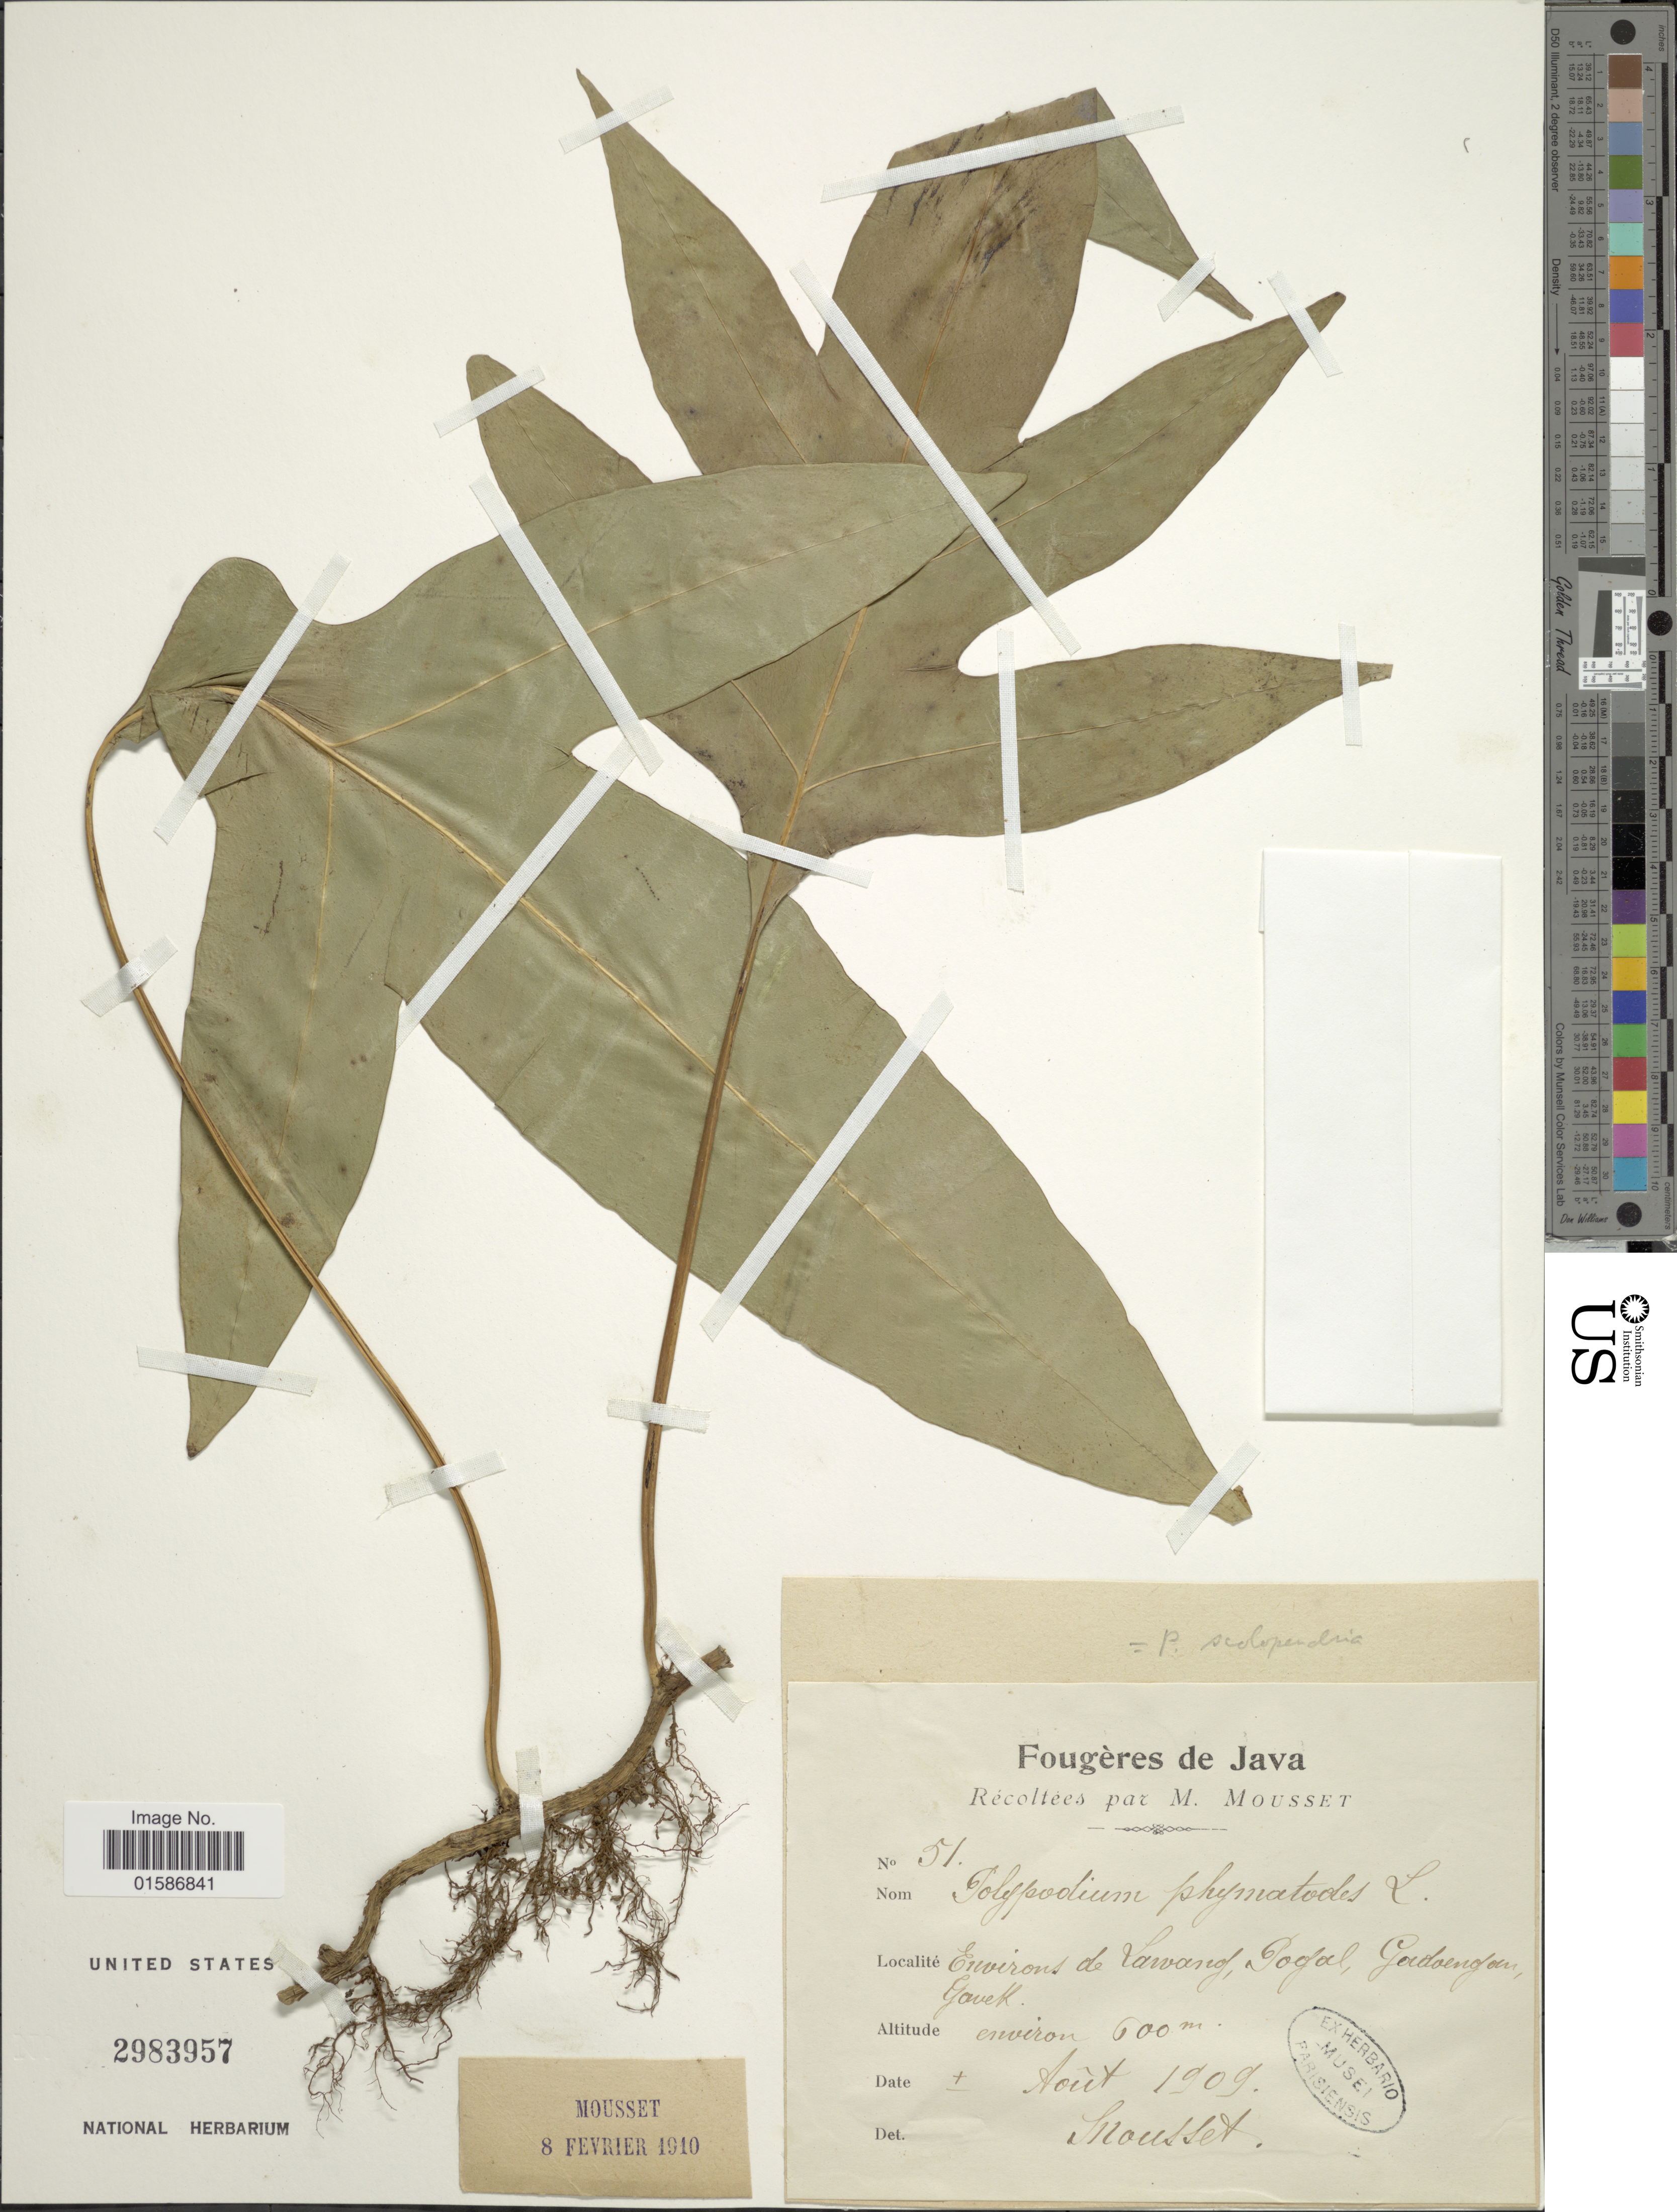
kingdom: Plantae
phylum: Tracheophyta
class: Polypodiopsida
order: Polypodiales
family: Polypodiaceae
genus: Microsorum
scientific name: Microsorum scolopendria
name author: (Burm. f.) Copel.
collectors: M. Mousset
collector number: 51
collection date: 1909-08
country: Indonesia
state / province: Java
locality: Environs de Lawang, Pogal, Gadoengoen, Gavell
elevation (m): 600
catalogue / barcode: US 2983957